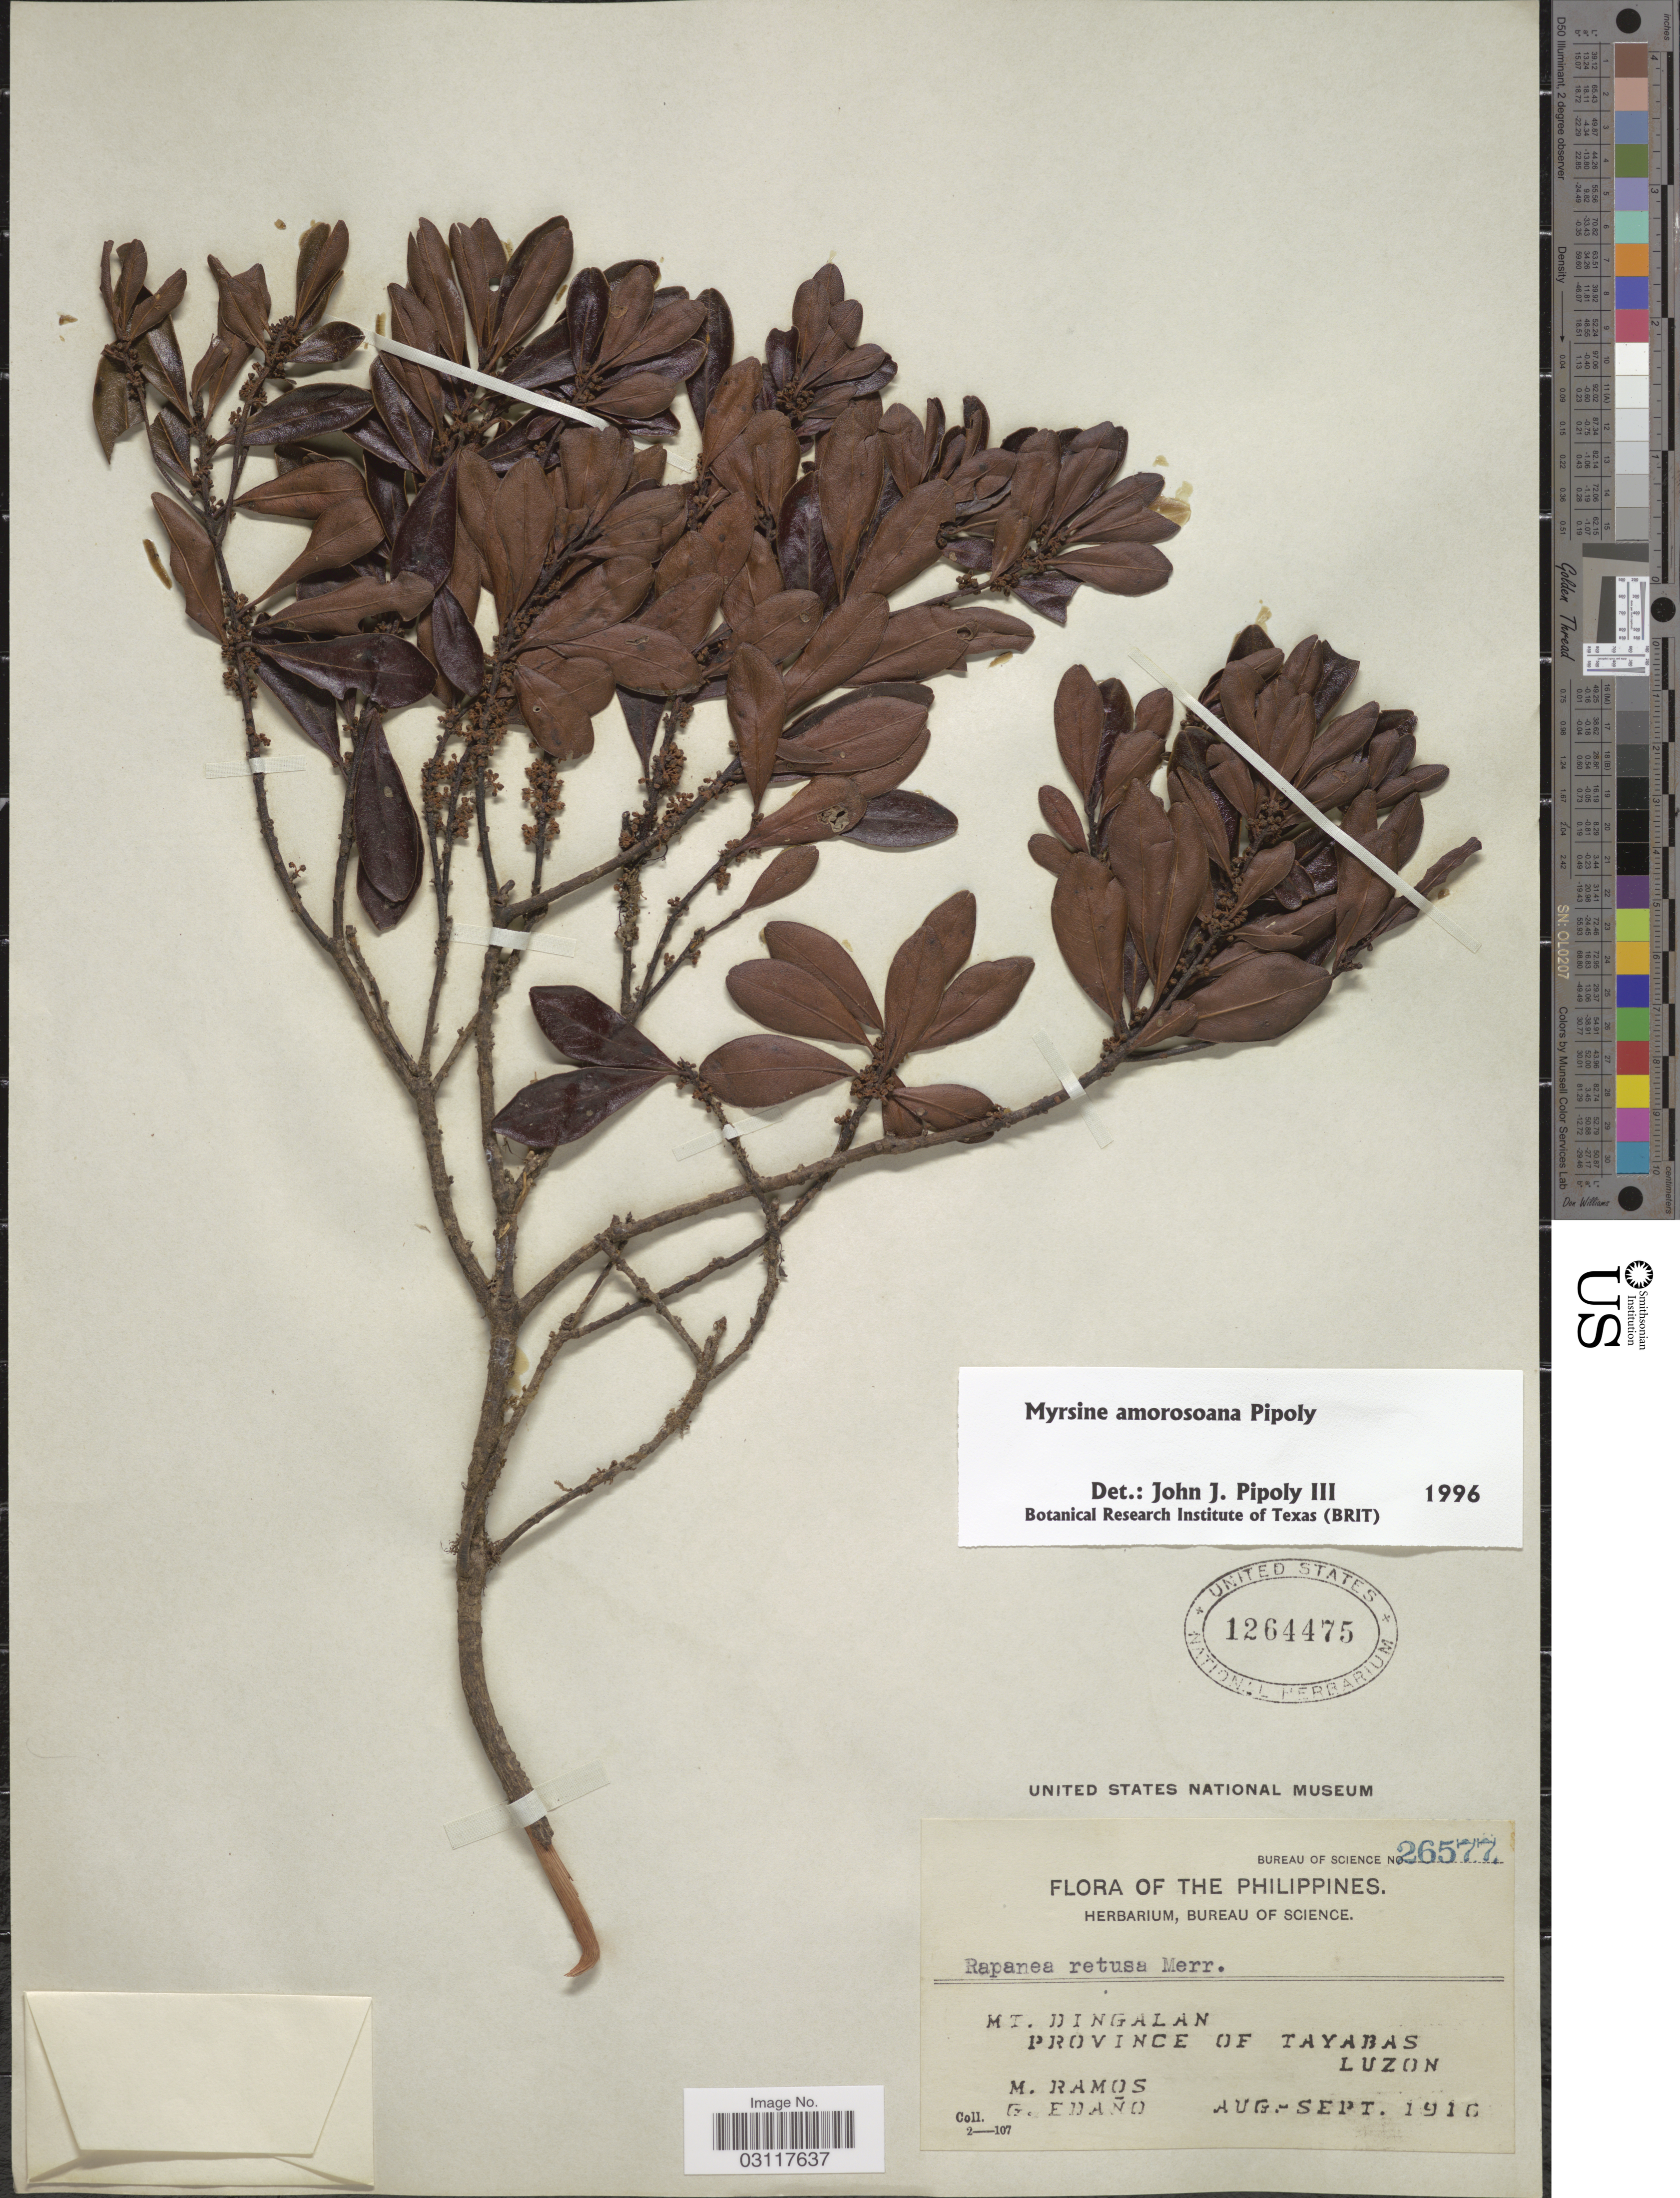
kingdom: Plantae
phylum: Tracheophyta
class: Magnoliopsida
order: Ericales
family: Primulaceae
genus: Myrsine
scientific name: Myrsine sp.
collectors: M. Ramos & G. Edaño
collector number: Bureau of Science 26577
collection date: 1916-08/1916-09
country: Philippines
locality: Mt. Dingalan, Province of Tayabas, Luzon.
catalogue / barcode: US 1264475